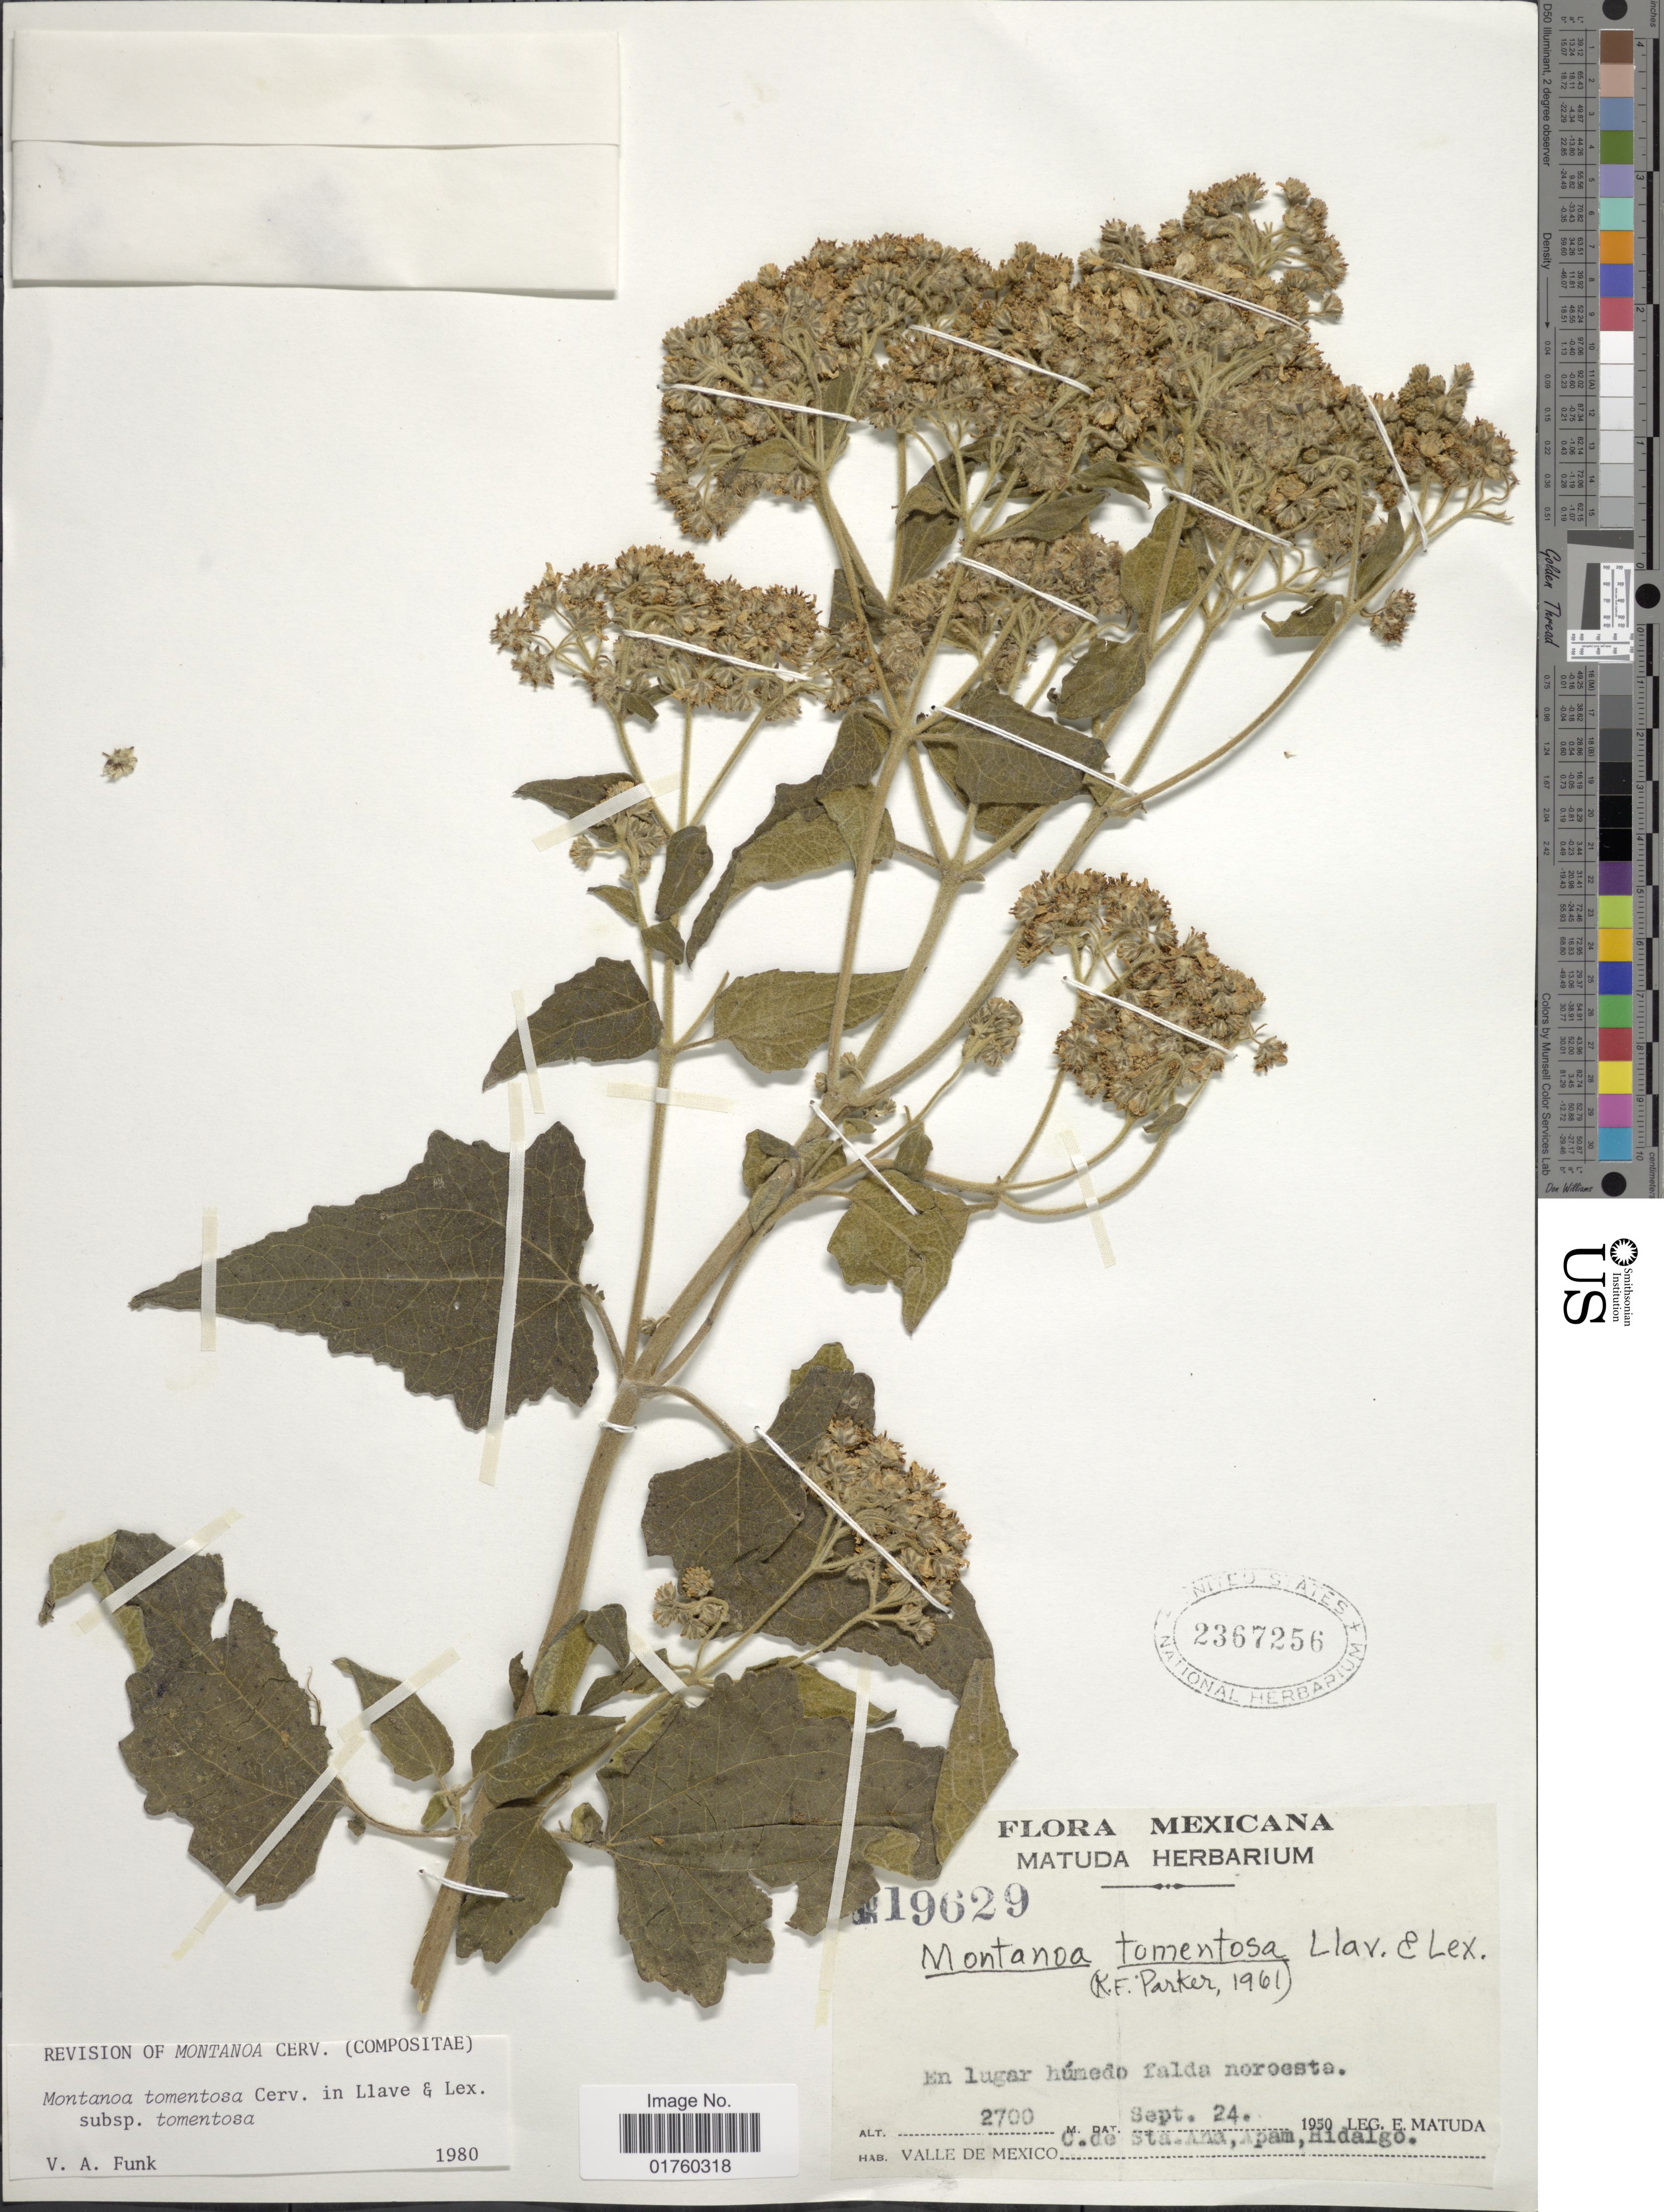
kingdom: Plantae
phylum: Tracheophyta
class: Magnoliopsida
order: Asterales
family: Asteraceae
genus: Montanoa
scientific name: Montanoa tomentosa subsp. tomentosa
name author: Cerv.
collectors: E. Matuda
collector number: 19629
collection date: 1950-09-24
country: Mexico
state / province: Hidalgo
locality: En lugar humedo falda noroeste, Valle de Mexico, C. de Sta. Ana, Apam.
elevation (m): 2700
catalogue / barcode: US 2367256